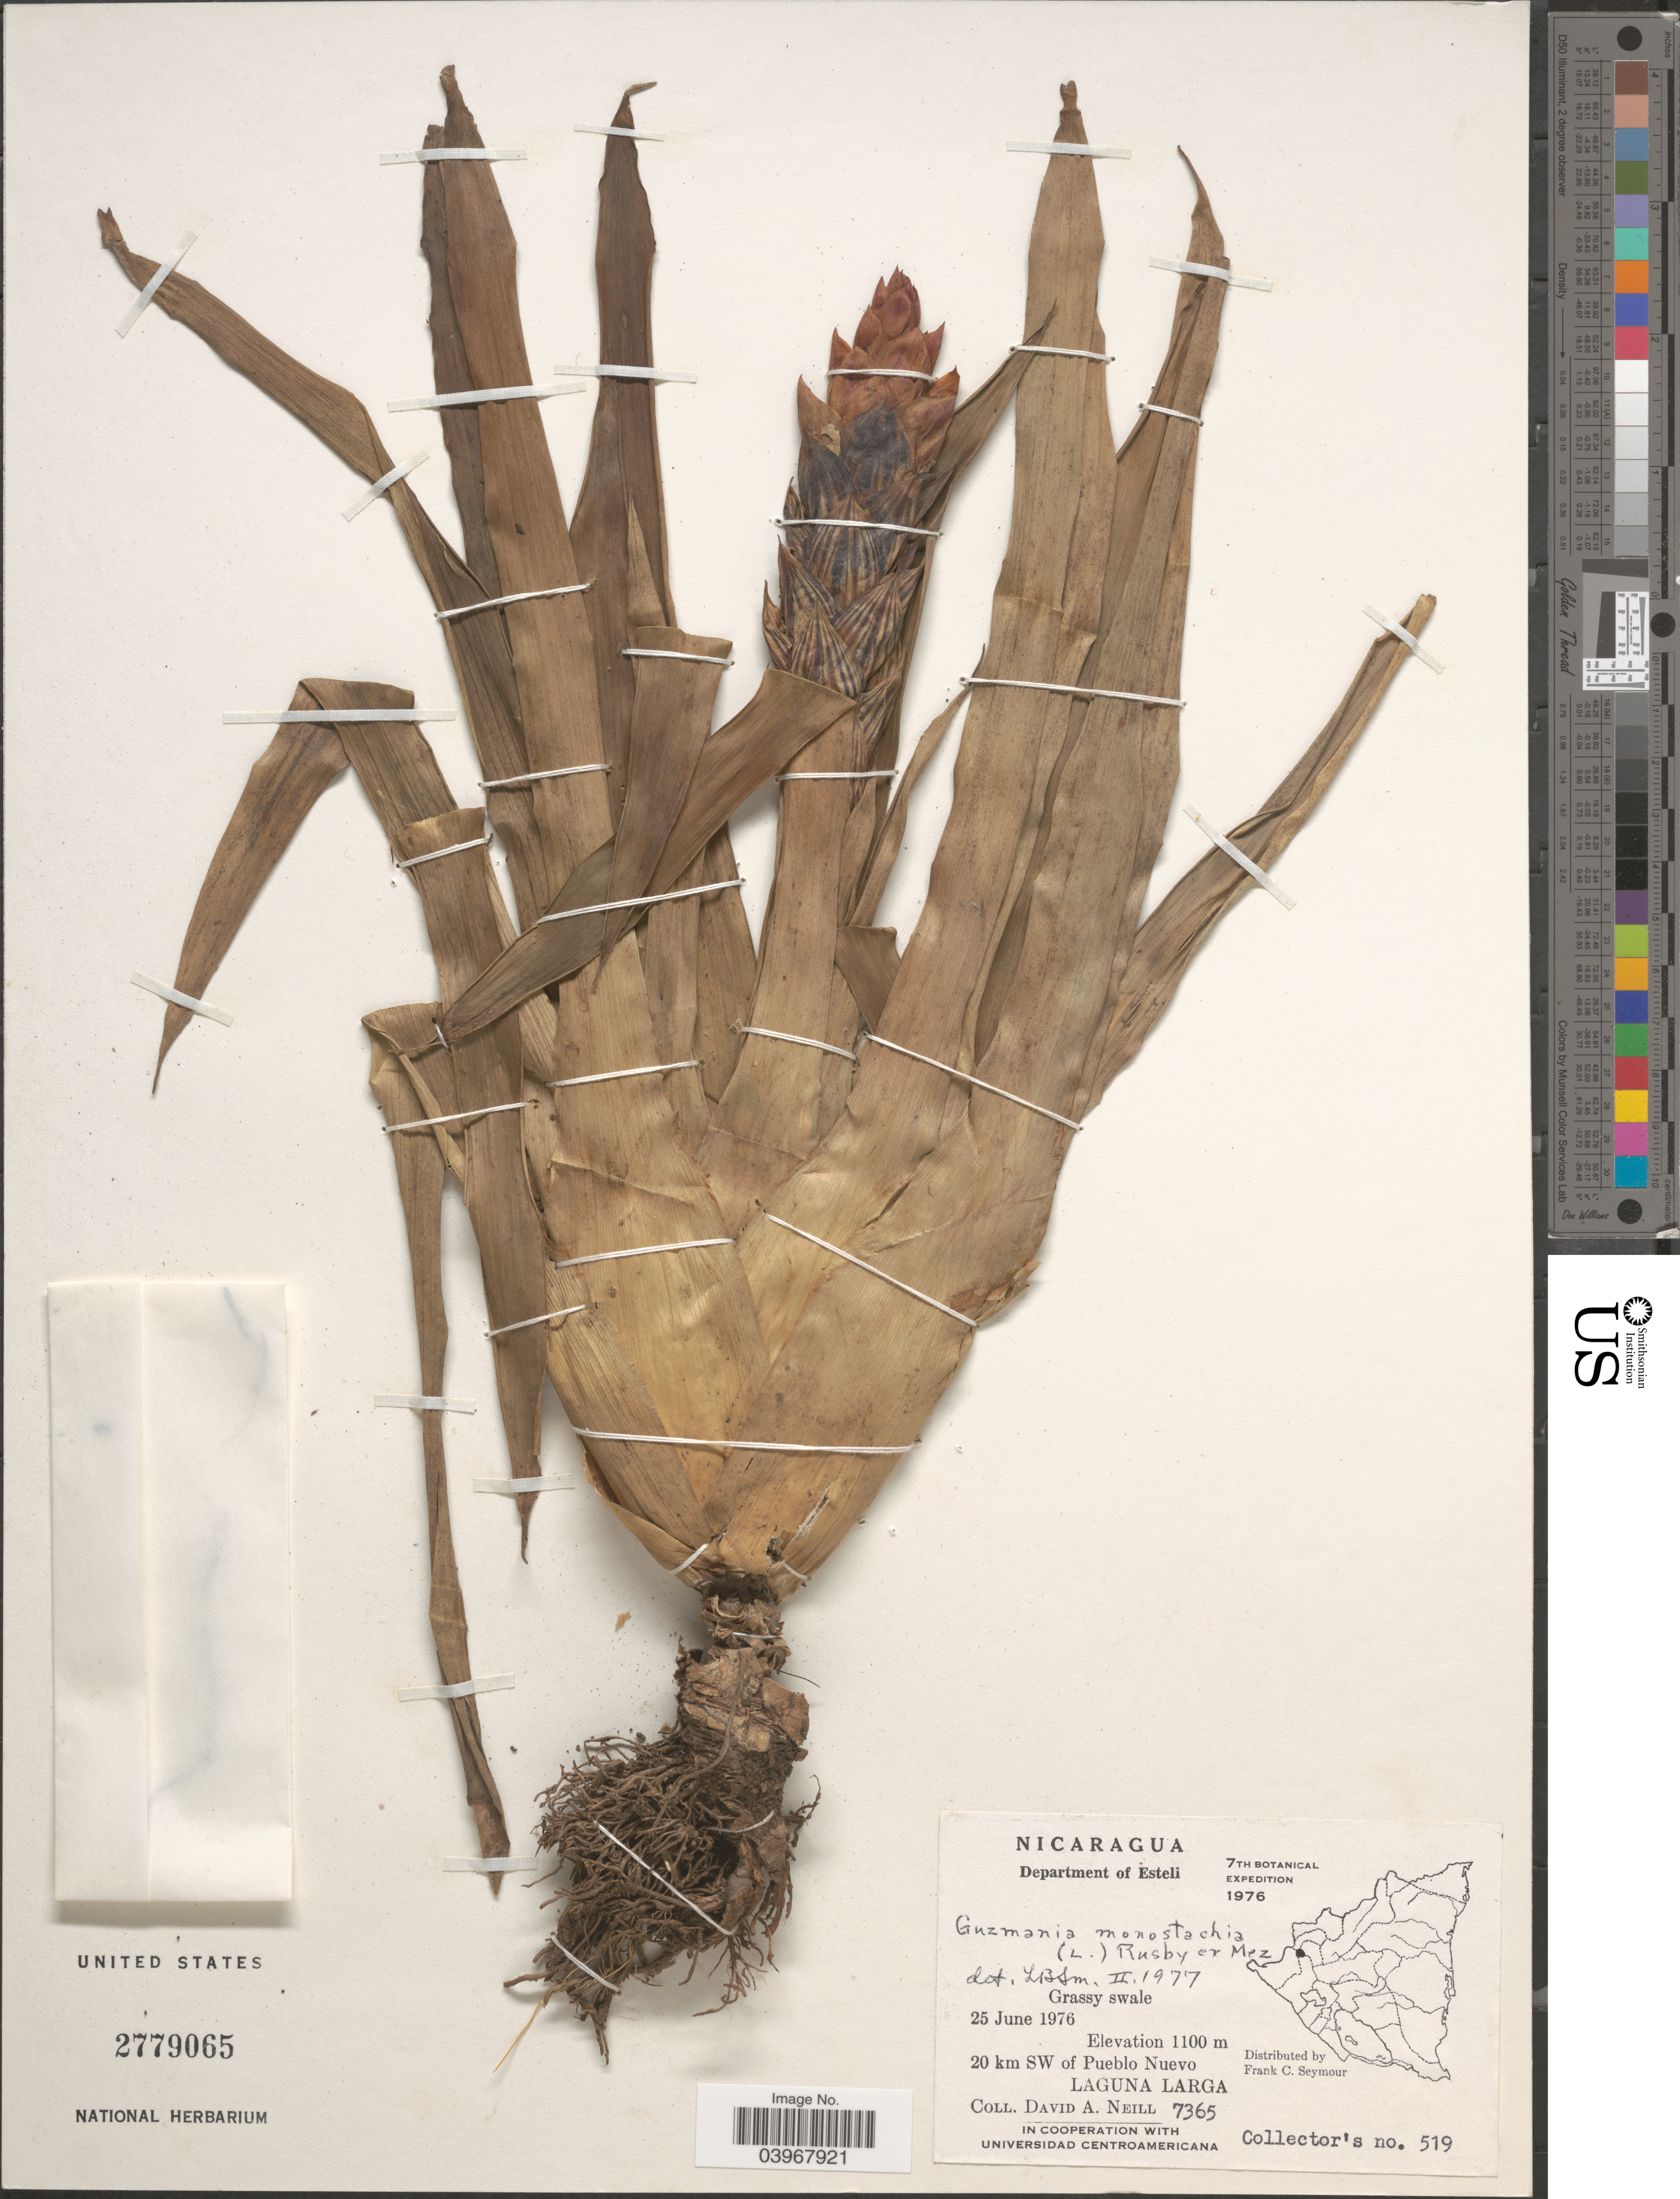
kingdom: Plantae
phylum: Tracheophyta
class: Liliopsida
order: Poales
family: Bromeliaceae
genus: Guzmania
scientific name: Guzmania monostachia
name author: (L.) Rusby ex Mez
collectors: D. A. Neill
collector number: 7365/519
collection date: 1976-06-25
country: Nicaragua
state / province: Esteli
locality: Department of Esteli. 20 km SW of Pueblo Nuevo. Laguna Larga.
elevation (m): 1100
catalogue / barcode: US 2779065